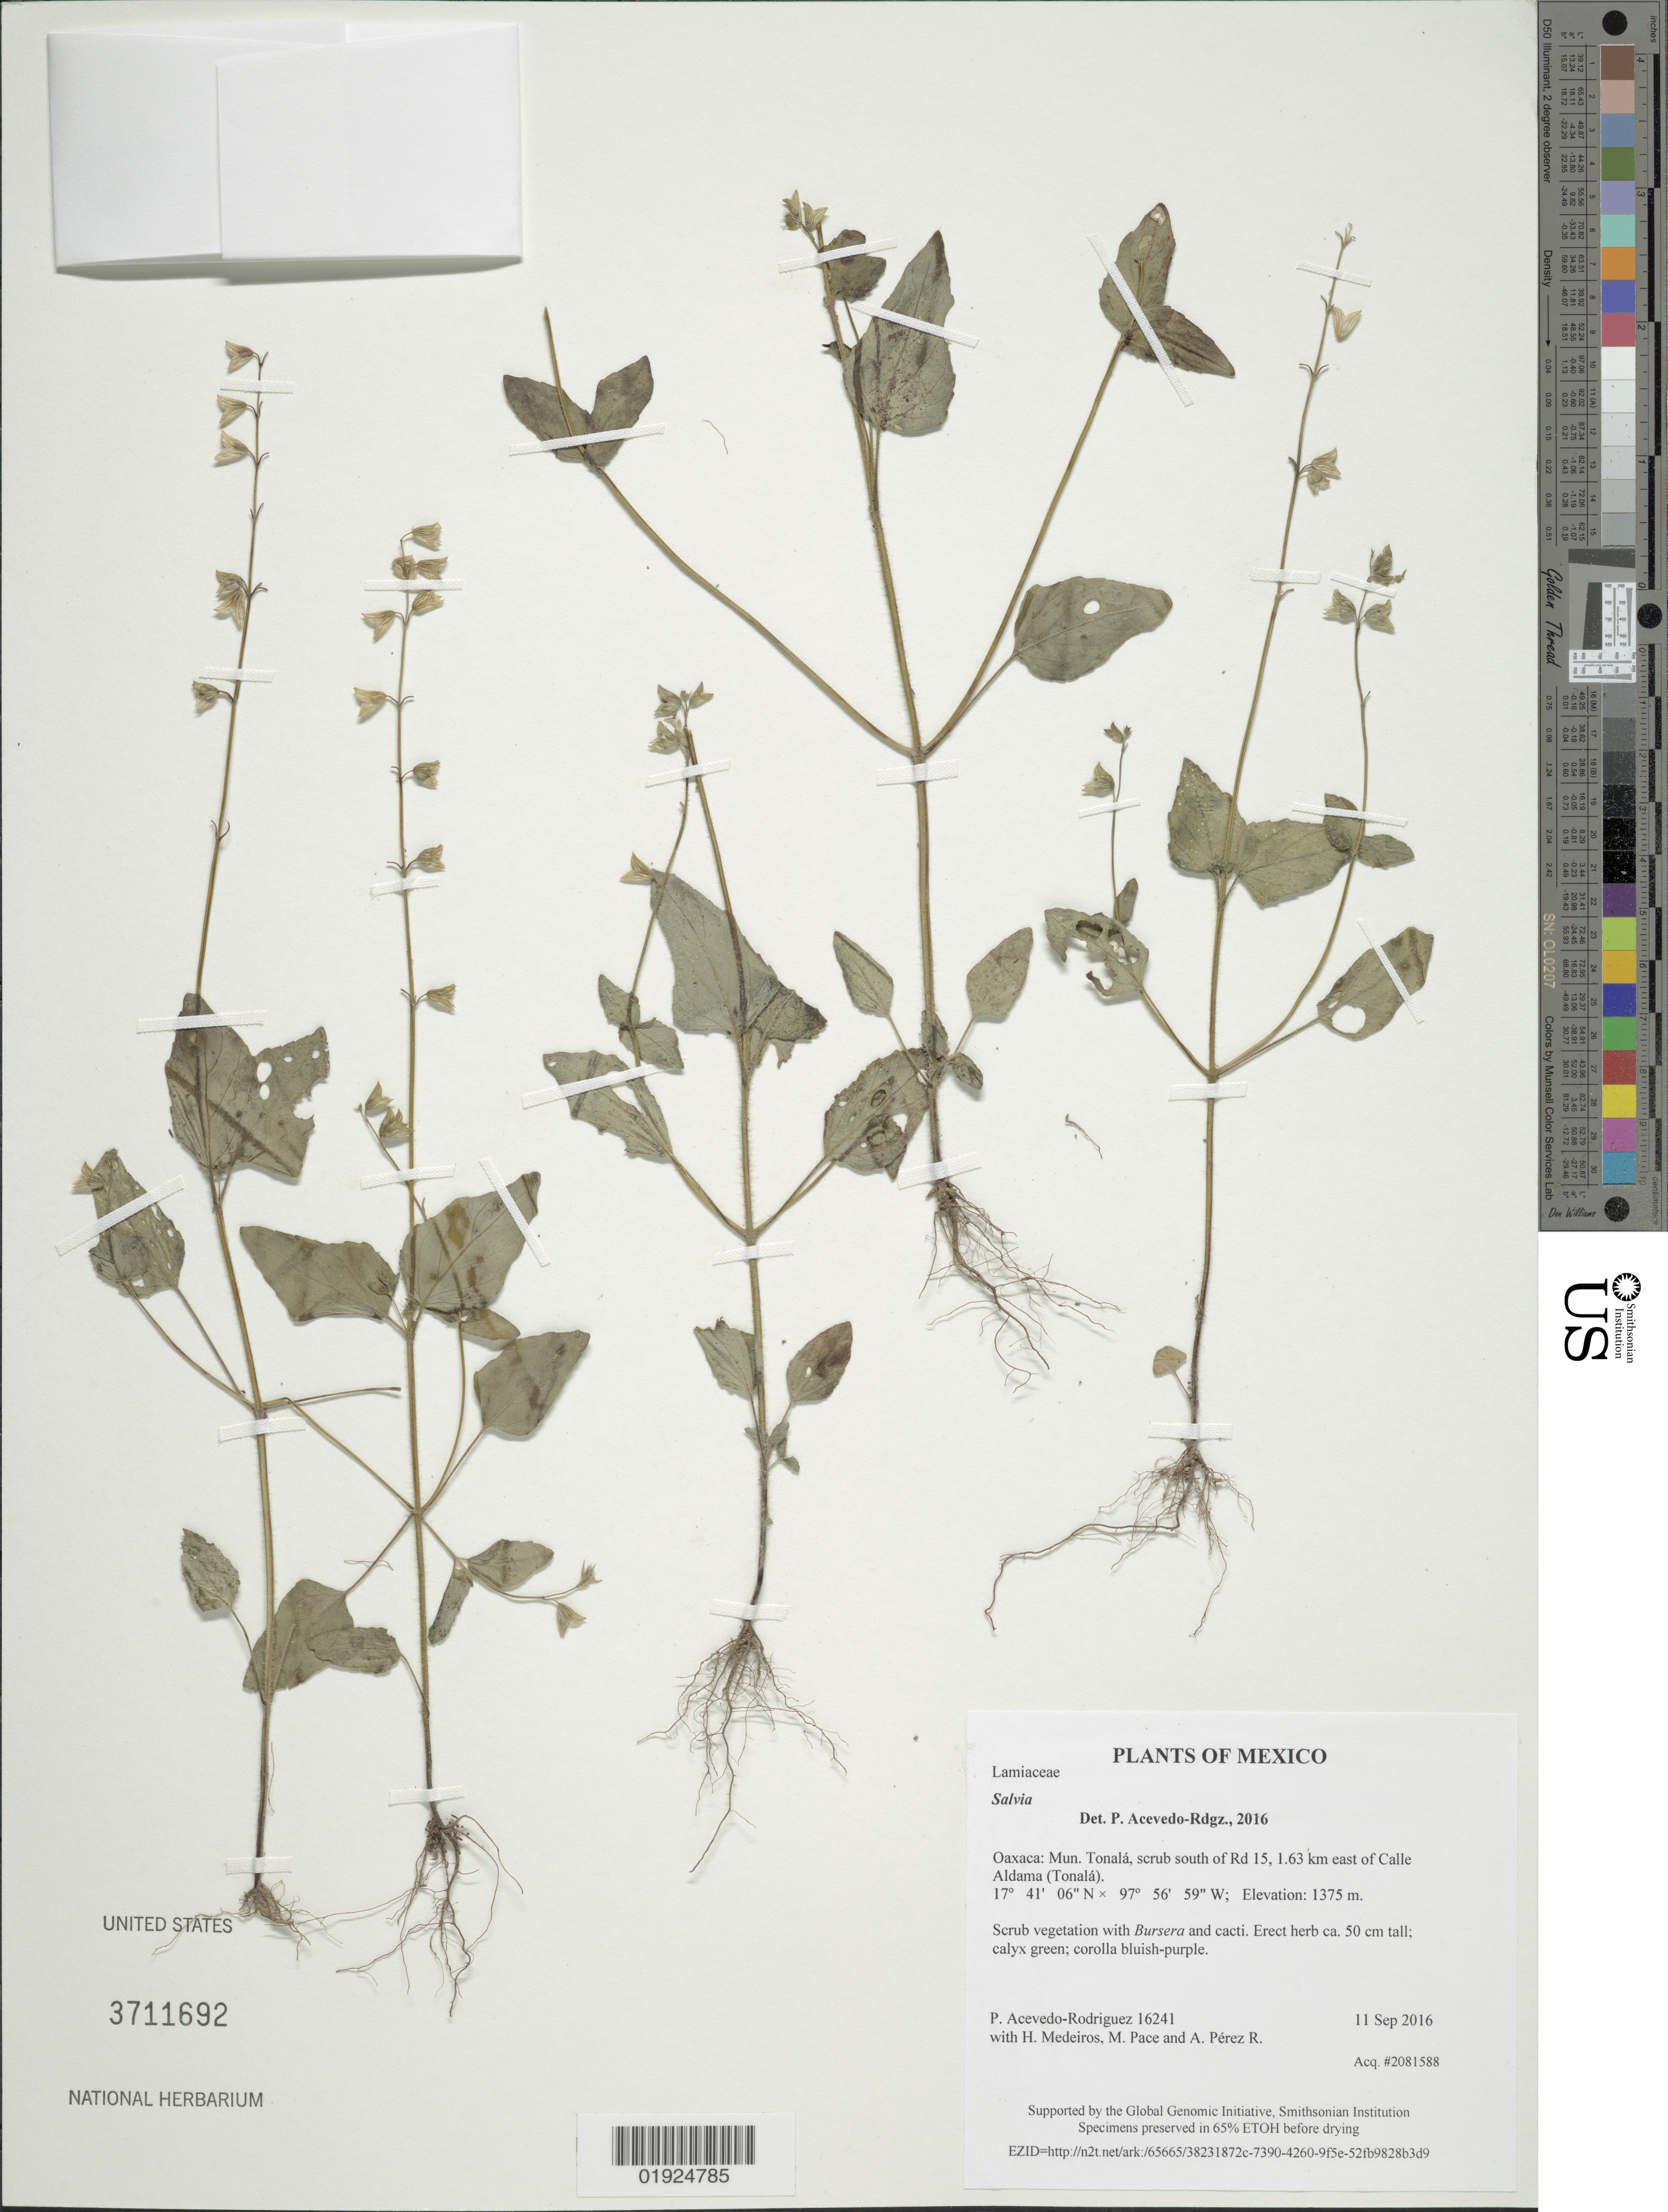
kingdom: Plantae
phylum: Tracheophyta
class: Magnoliopsida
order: Lamiales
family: Lamiaceae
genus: Salvia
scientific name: Salvia sp.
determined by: Acevedo-Rodriguez, P., (US), Smithsonian Institution - National Museum of Natural History (UNITED STATES)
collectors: P. Acevedo-Rodr., H. Medeiros, M. R. Pace & A. Pérez R.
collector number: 16241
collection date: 2016-09-11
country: Mexico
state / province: Oaxaca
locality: Mun. Tonalá, scrub south of Rd 15, 1.63 km east of Calle Aldama (Tonalá).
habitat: Scrub vegetation with Bursera and cacti.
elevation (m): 1375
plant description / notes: US, NY, MO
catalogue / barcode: US 3711692